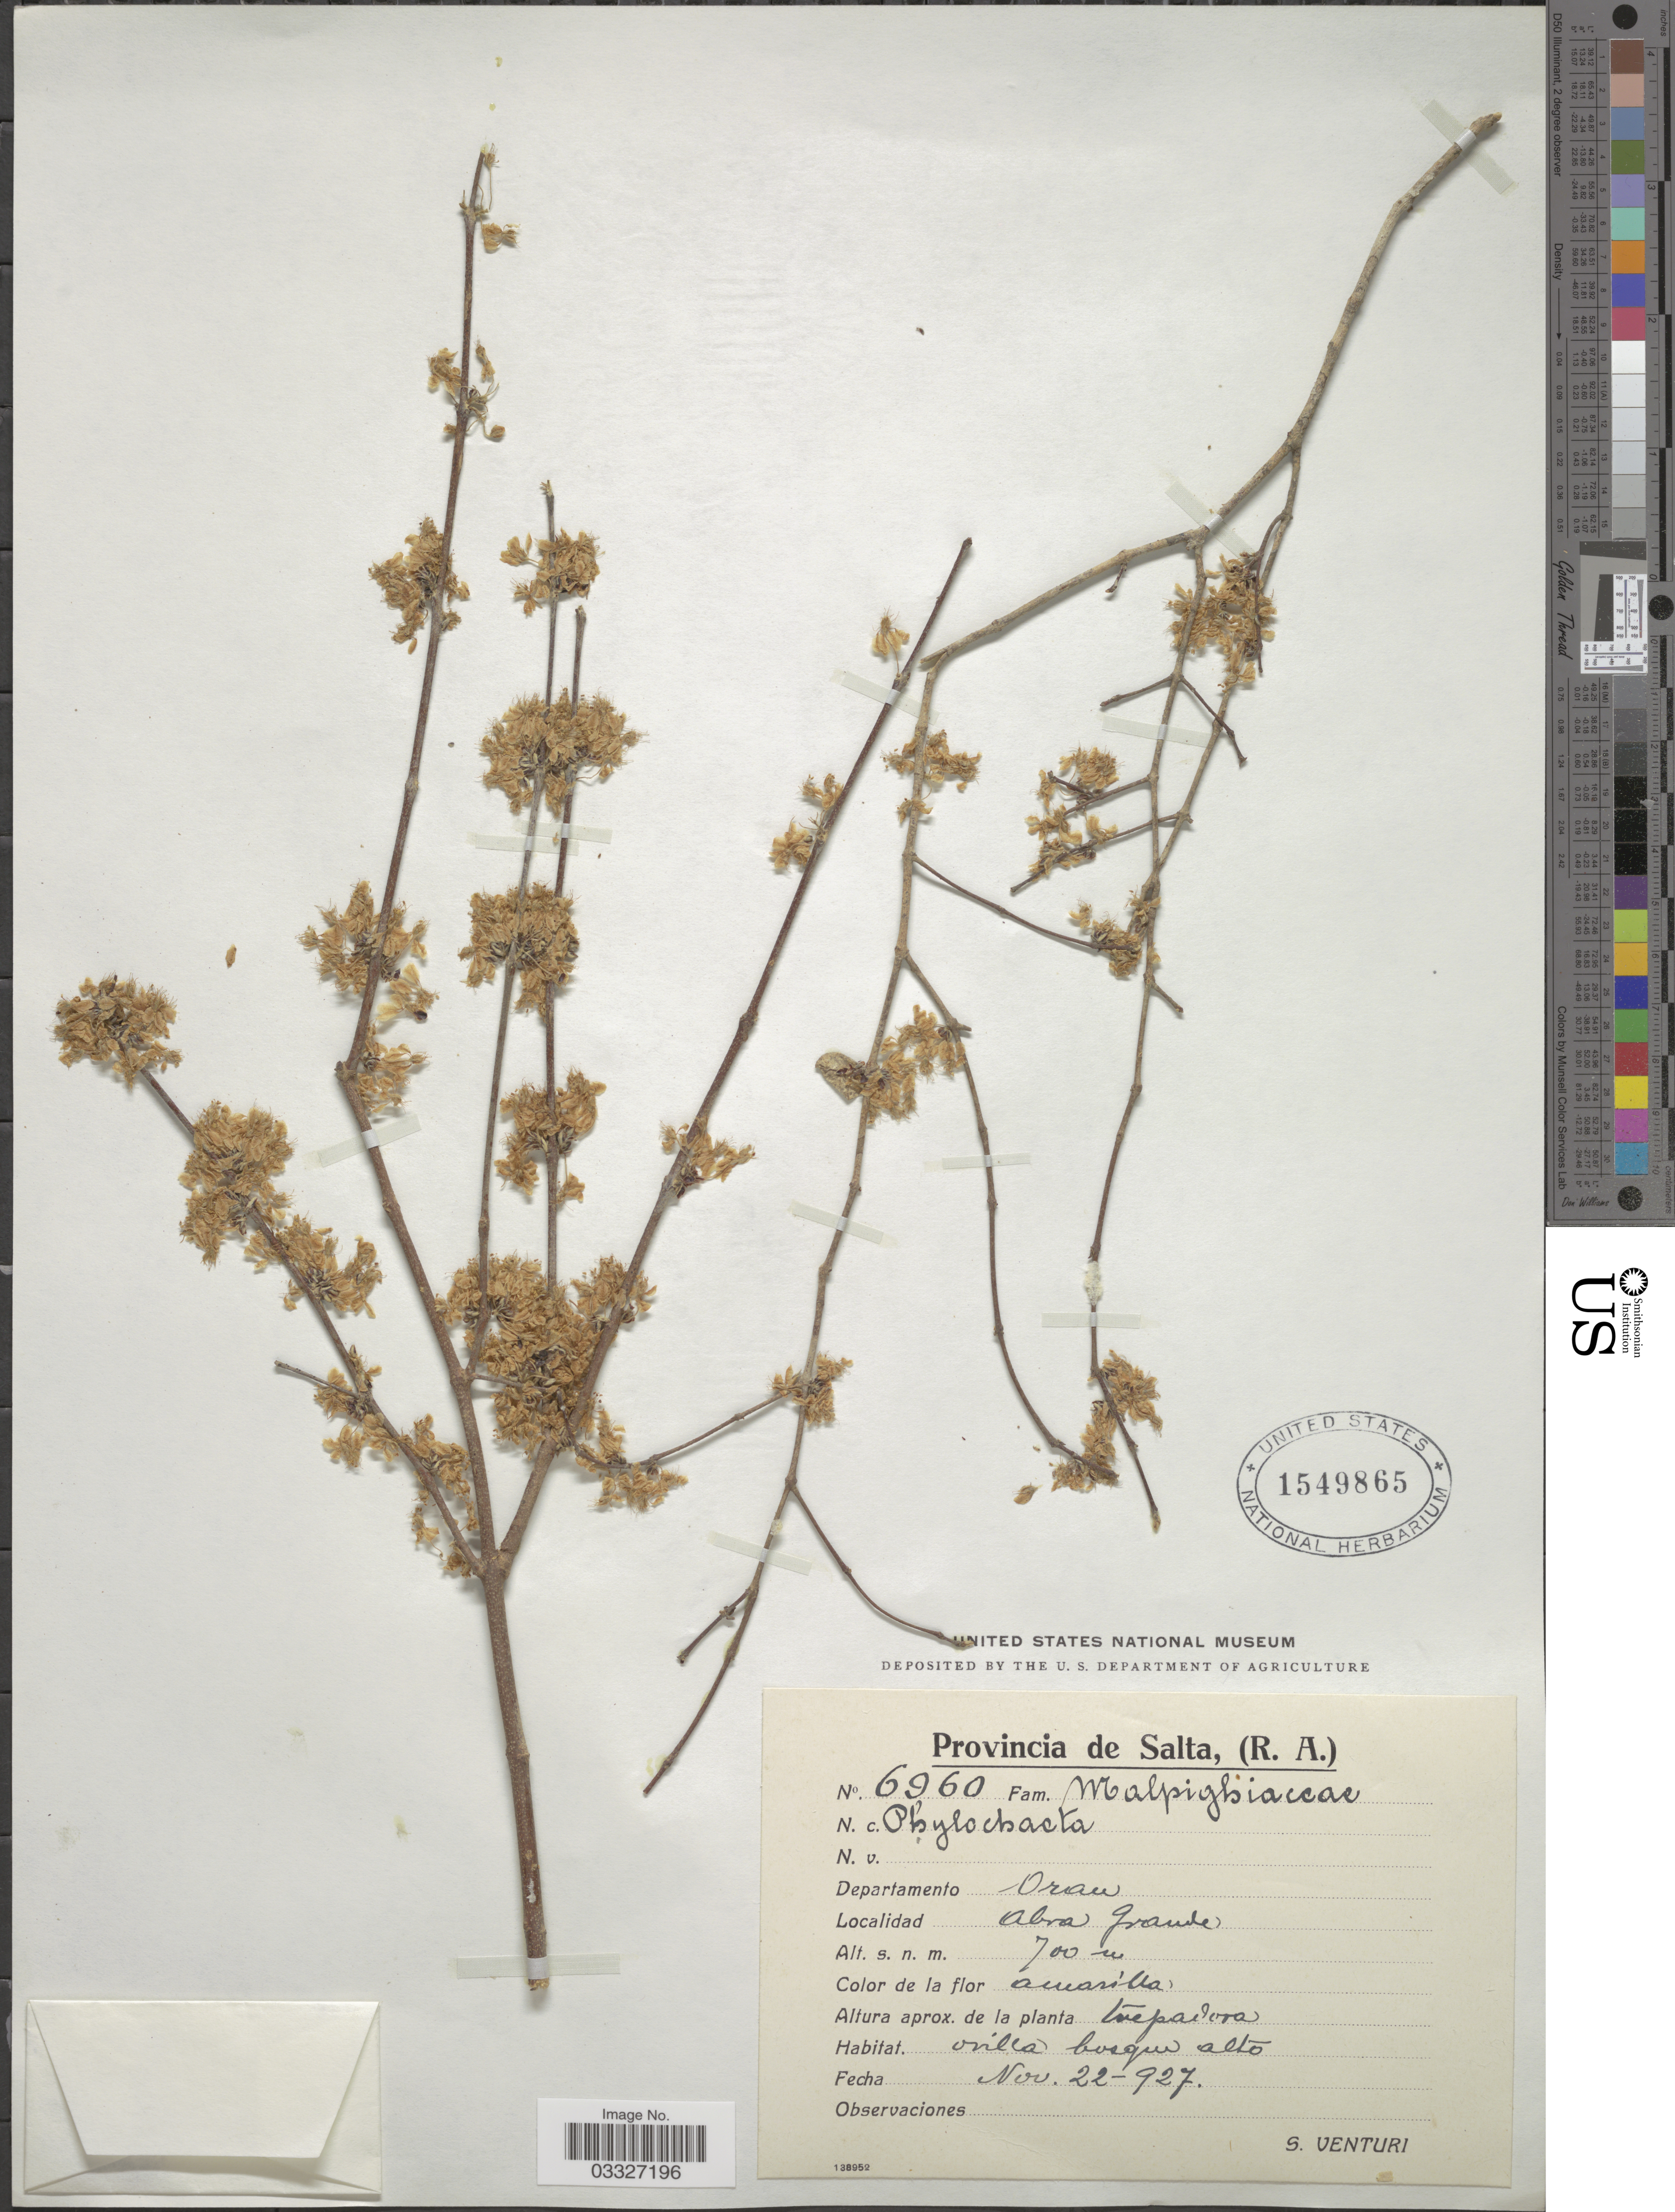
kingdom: Plantae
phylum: Tracheophyta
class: Magnoliopsida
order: Malpighiales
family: Malpighiaceae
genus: Ptilochaeta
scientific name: Ptilochaeta nudipes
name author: Griseb.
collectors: S. Venturi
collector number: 6960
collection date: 1927-11-22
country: Argentina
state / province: Salta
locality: Departamento Oran. Abra Grande.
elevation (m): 700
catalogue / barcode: US 1549865